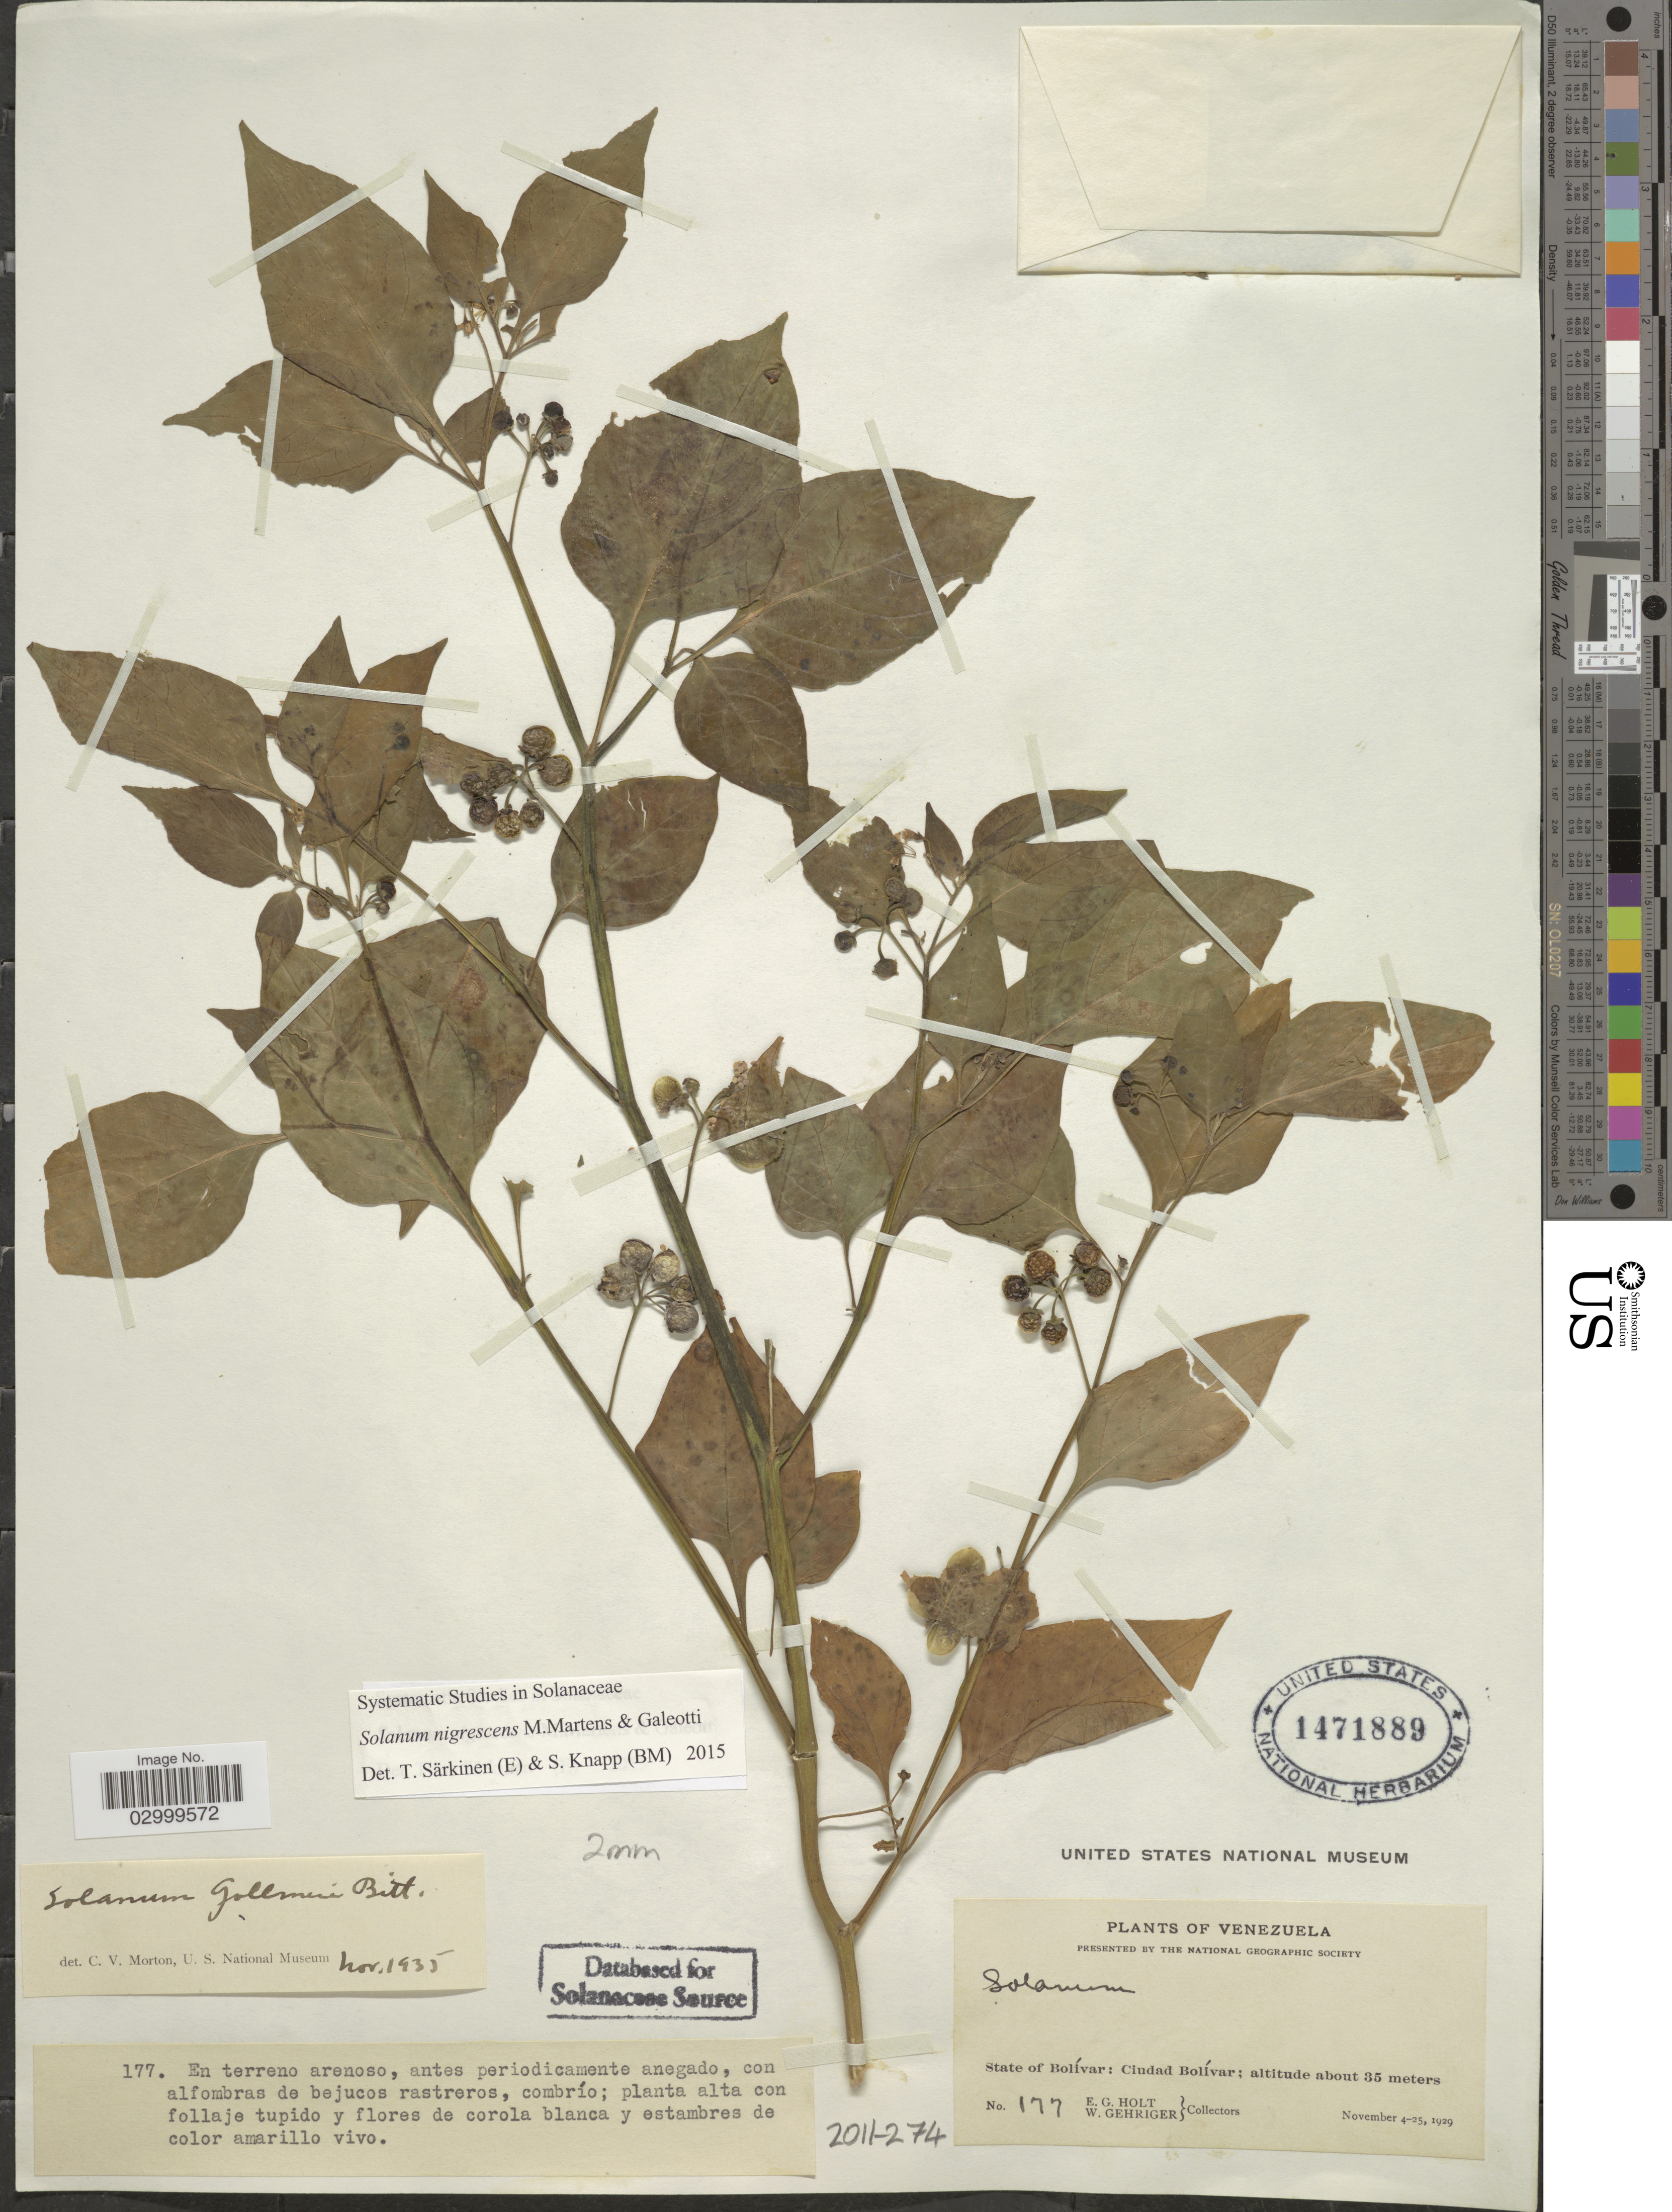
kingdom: Plantae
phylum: Tracheophyta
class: Magnoliopsida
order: Solanales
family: Solanaceae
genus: Solanum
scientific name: Solanum nigrescens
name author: M. Martens & Galeotti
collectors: E. G. Holt & W. Gehriger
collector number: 177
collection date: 1929-11-04/1929-11-25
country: Venezuela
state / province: Bolivar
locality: Ciudad Bolívar.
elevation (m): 35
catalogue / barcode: US 1471889